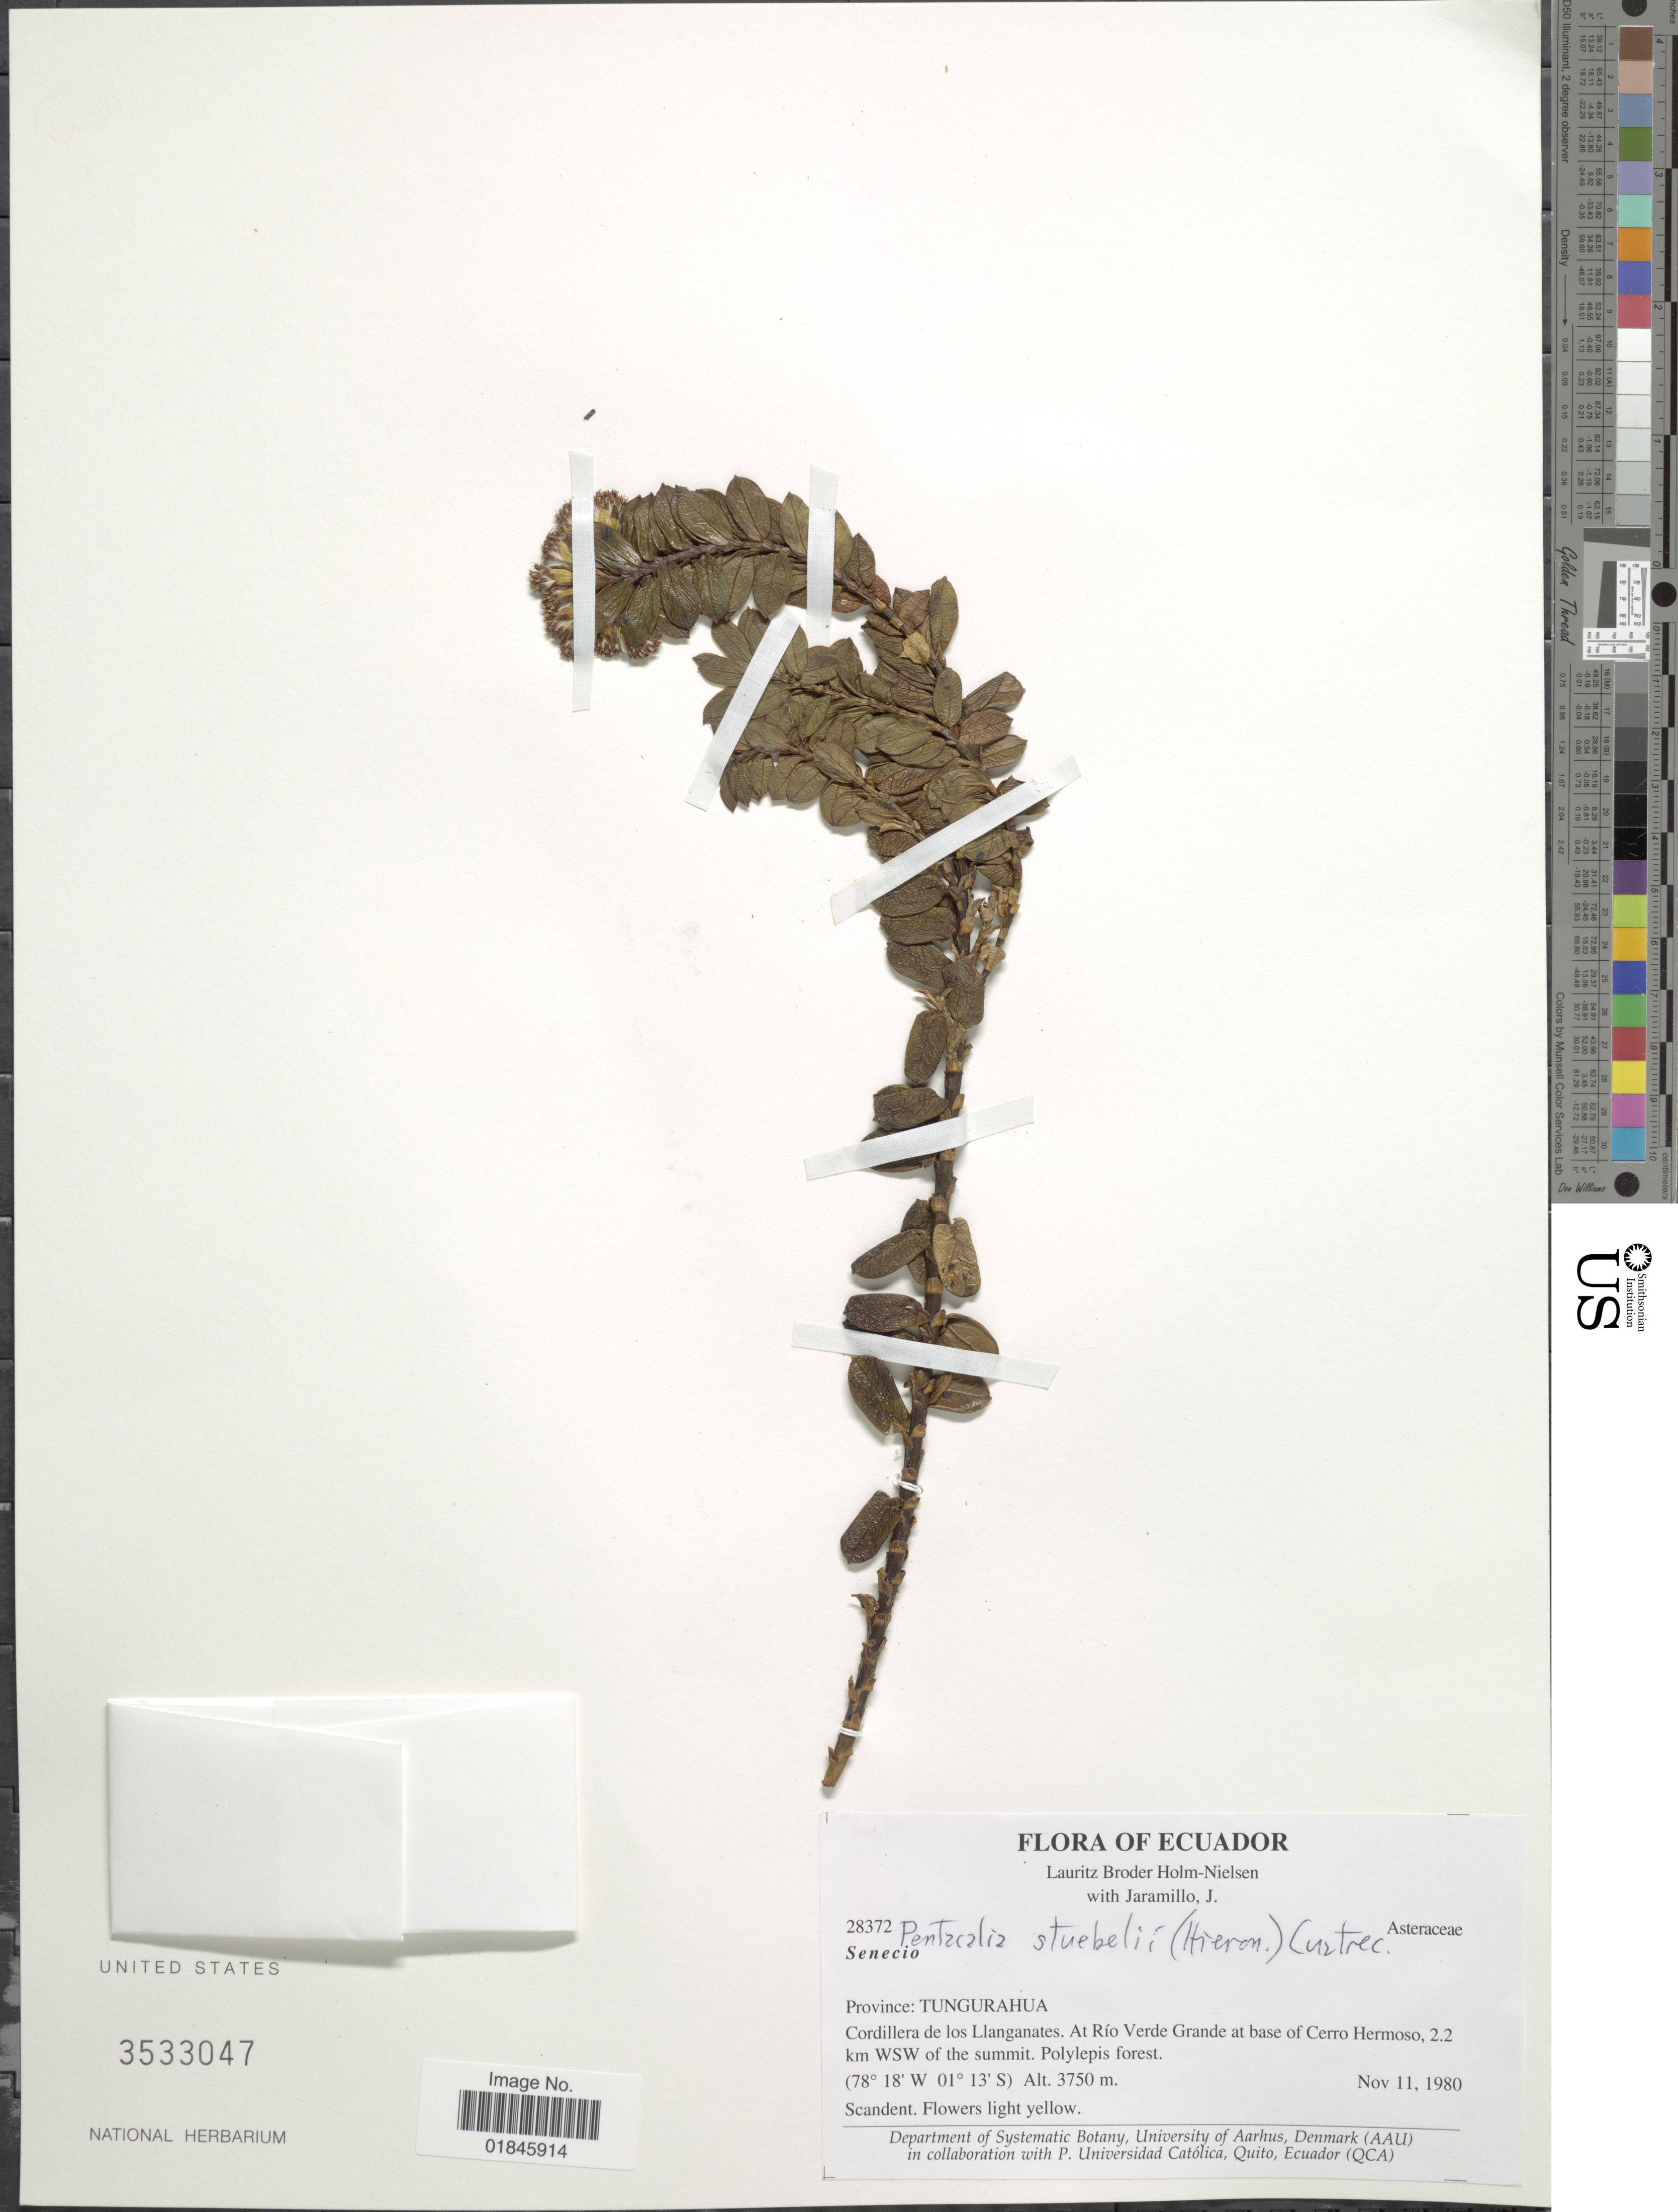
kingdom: Plantae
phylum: Tracheophyta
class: Magnoliopsida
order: Asterales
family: Asteraceae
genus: Pentacalia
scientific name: Pentacalia steubelii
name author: (Hieron.) Cuatrec.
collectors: L. B. Holm-Nielsen & J. Jaramillo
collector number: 28372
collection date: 1980-11-11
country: Ecuador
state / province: Tungurahua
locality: Province: Tungurahua. Cordillera de los Llanganates. At Río Verde Grande at base of Cerro Hermoso, 2.2 km WSW of the summit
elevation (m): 3750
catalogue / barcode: US 3533047